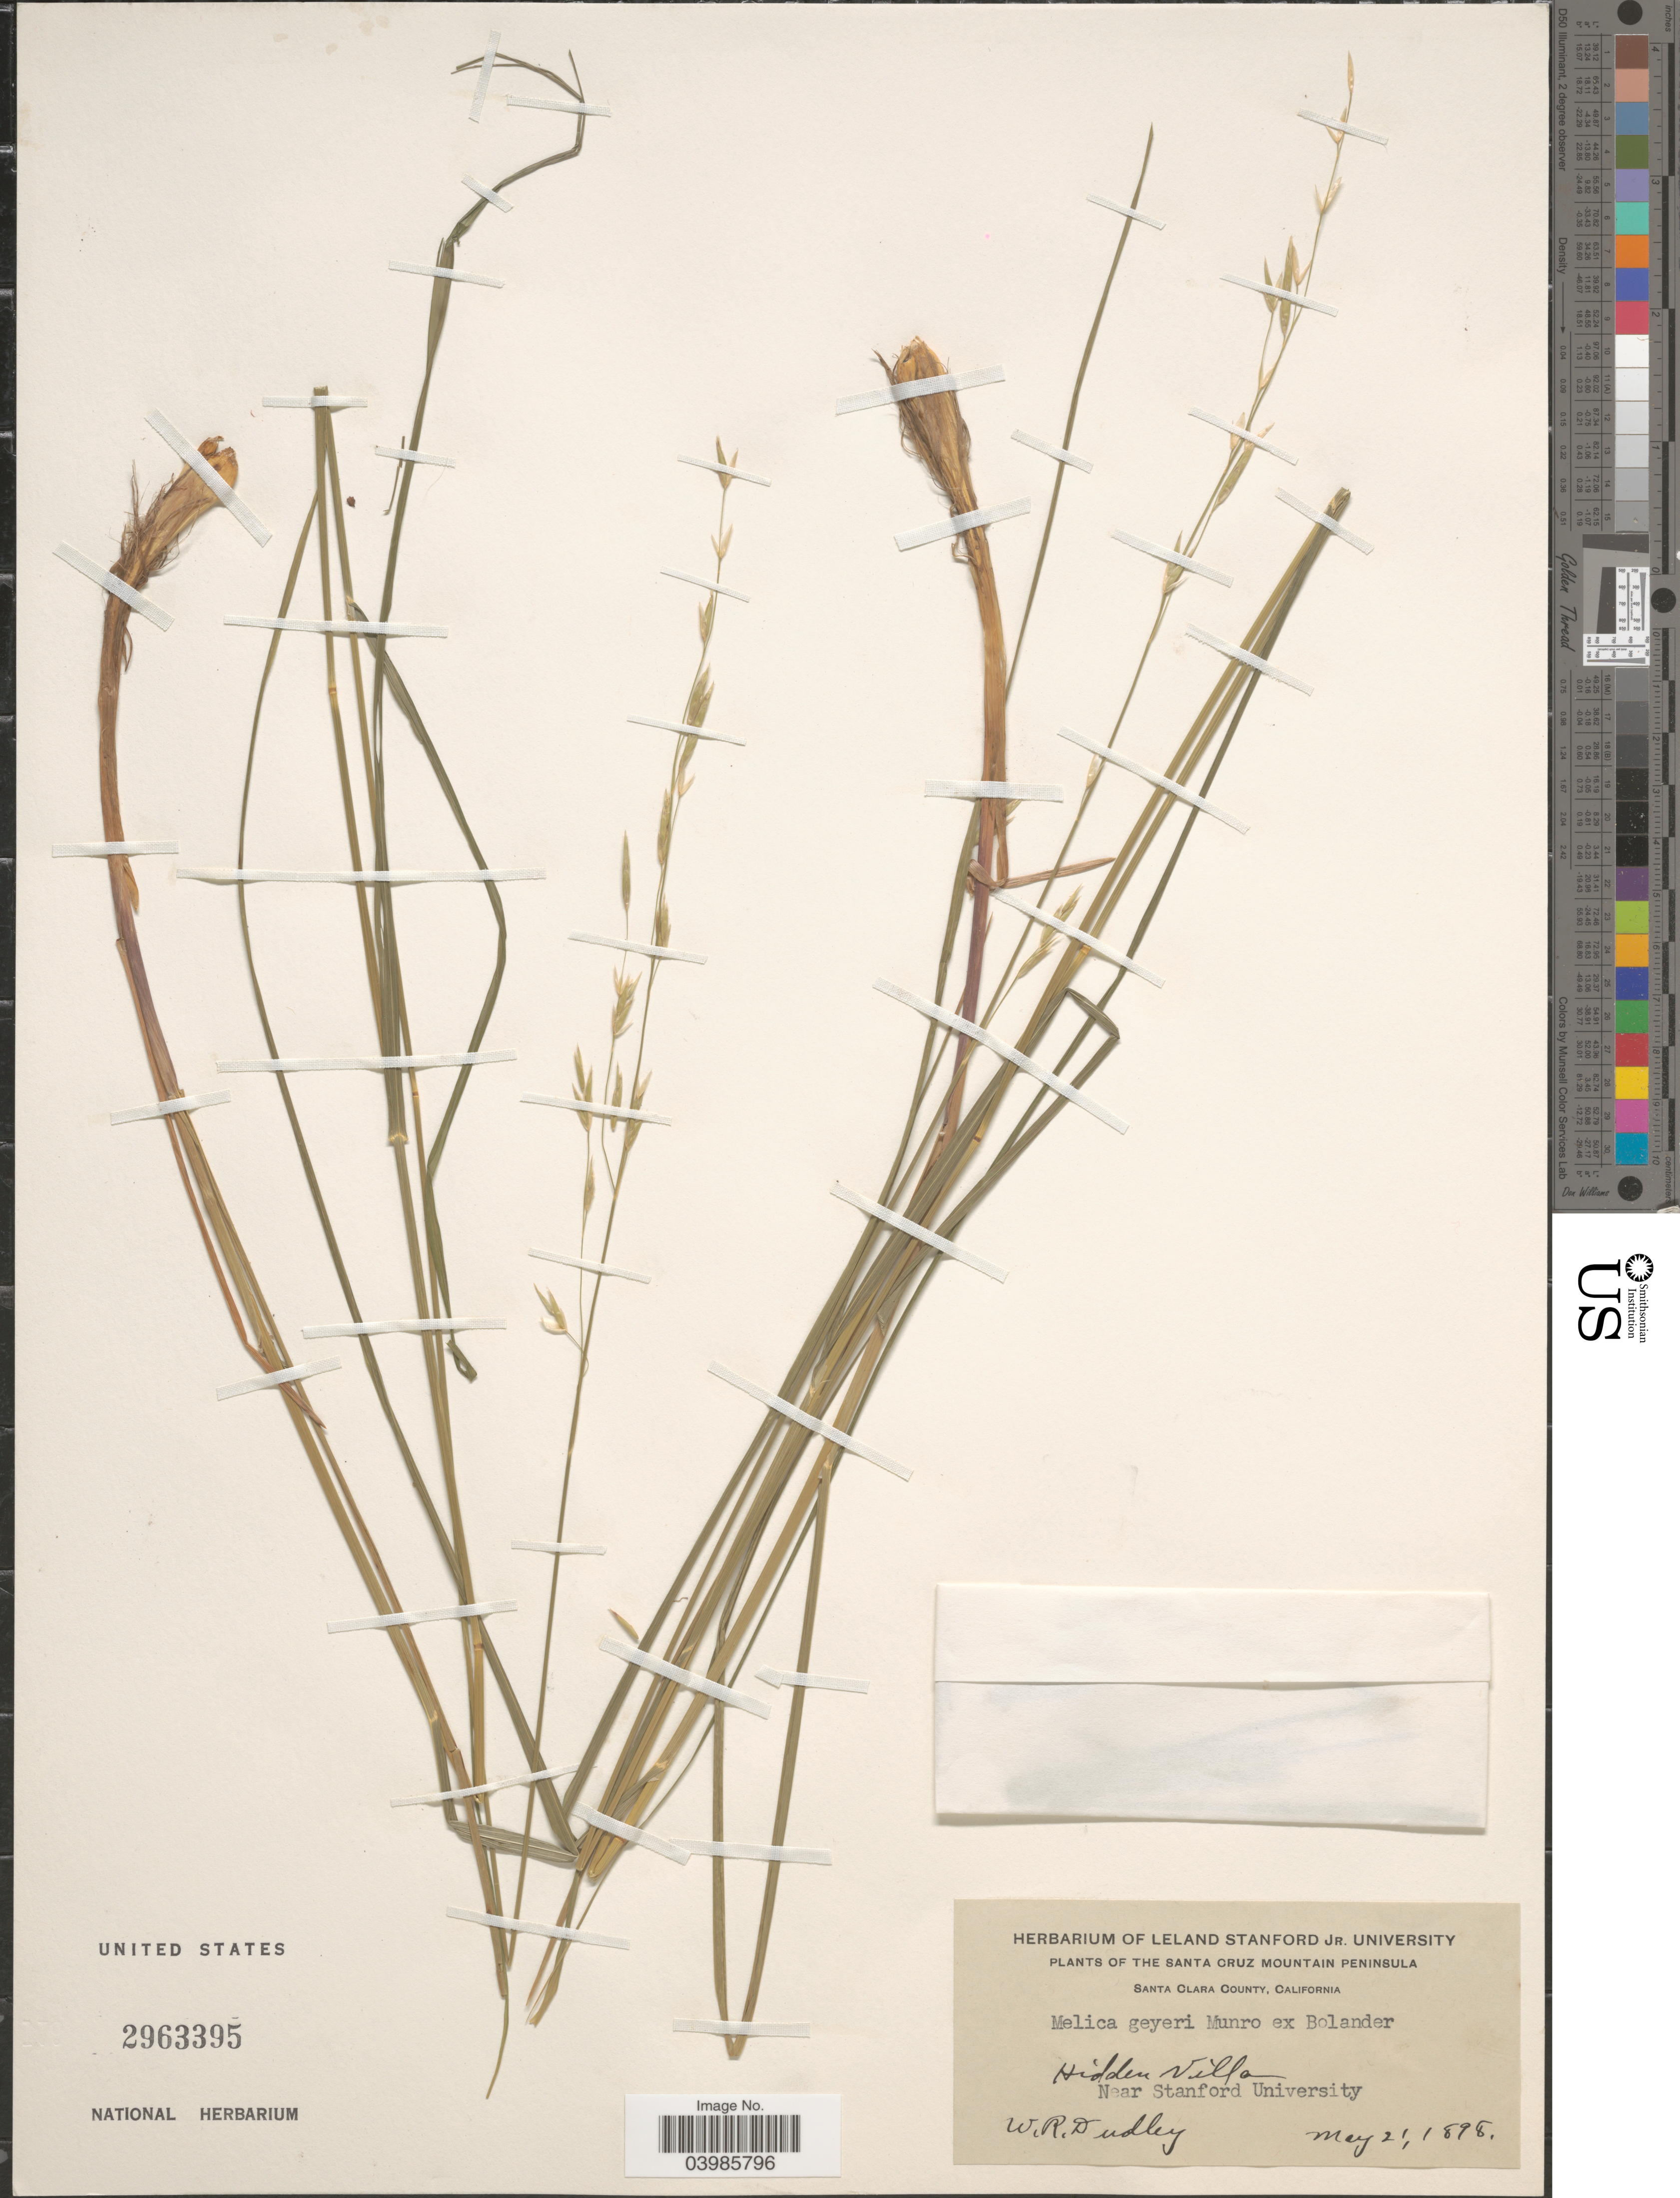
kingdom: Plantae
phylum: Tracheophyta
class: Liliopsida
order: Poales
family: Poaceae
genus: Melica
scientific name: Melica geyeri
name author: Munro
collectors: W. Dudley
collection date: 1898-05-21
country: United States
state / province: California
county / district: Santa Clara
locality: Santa Cruz Mountain Peninsula. Santa Clara County. Hidden Villa. Near Stanford University.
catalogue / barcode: US 2963395